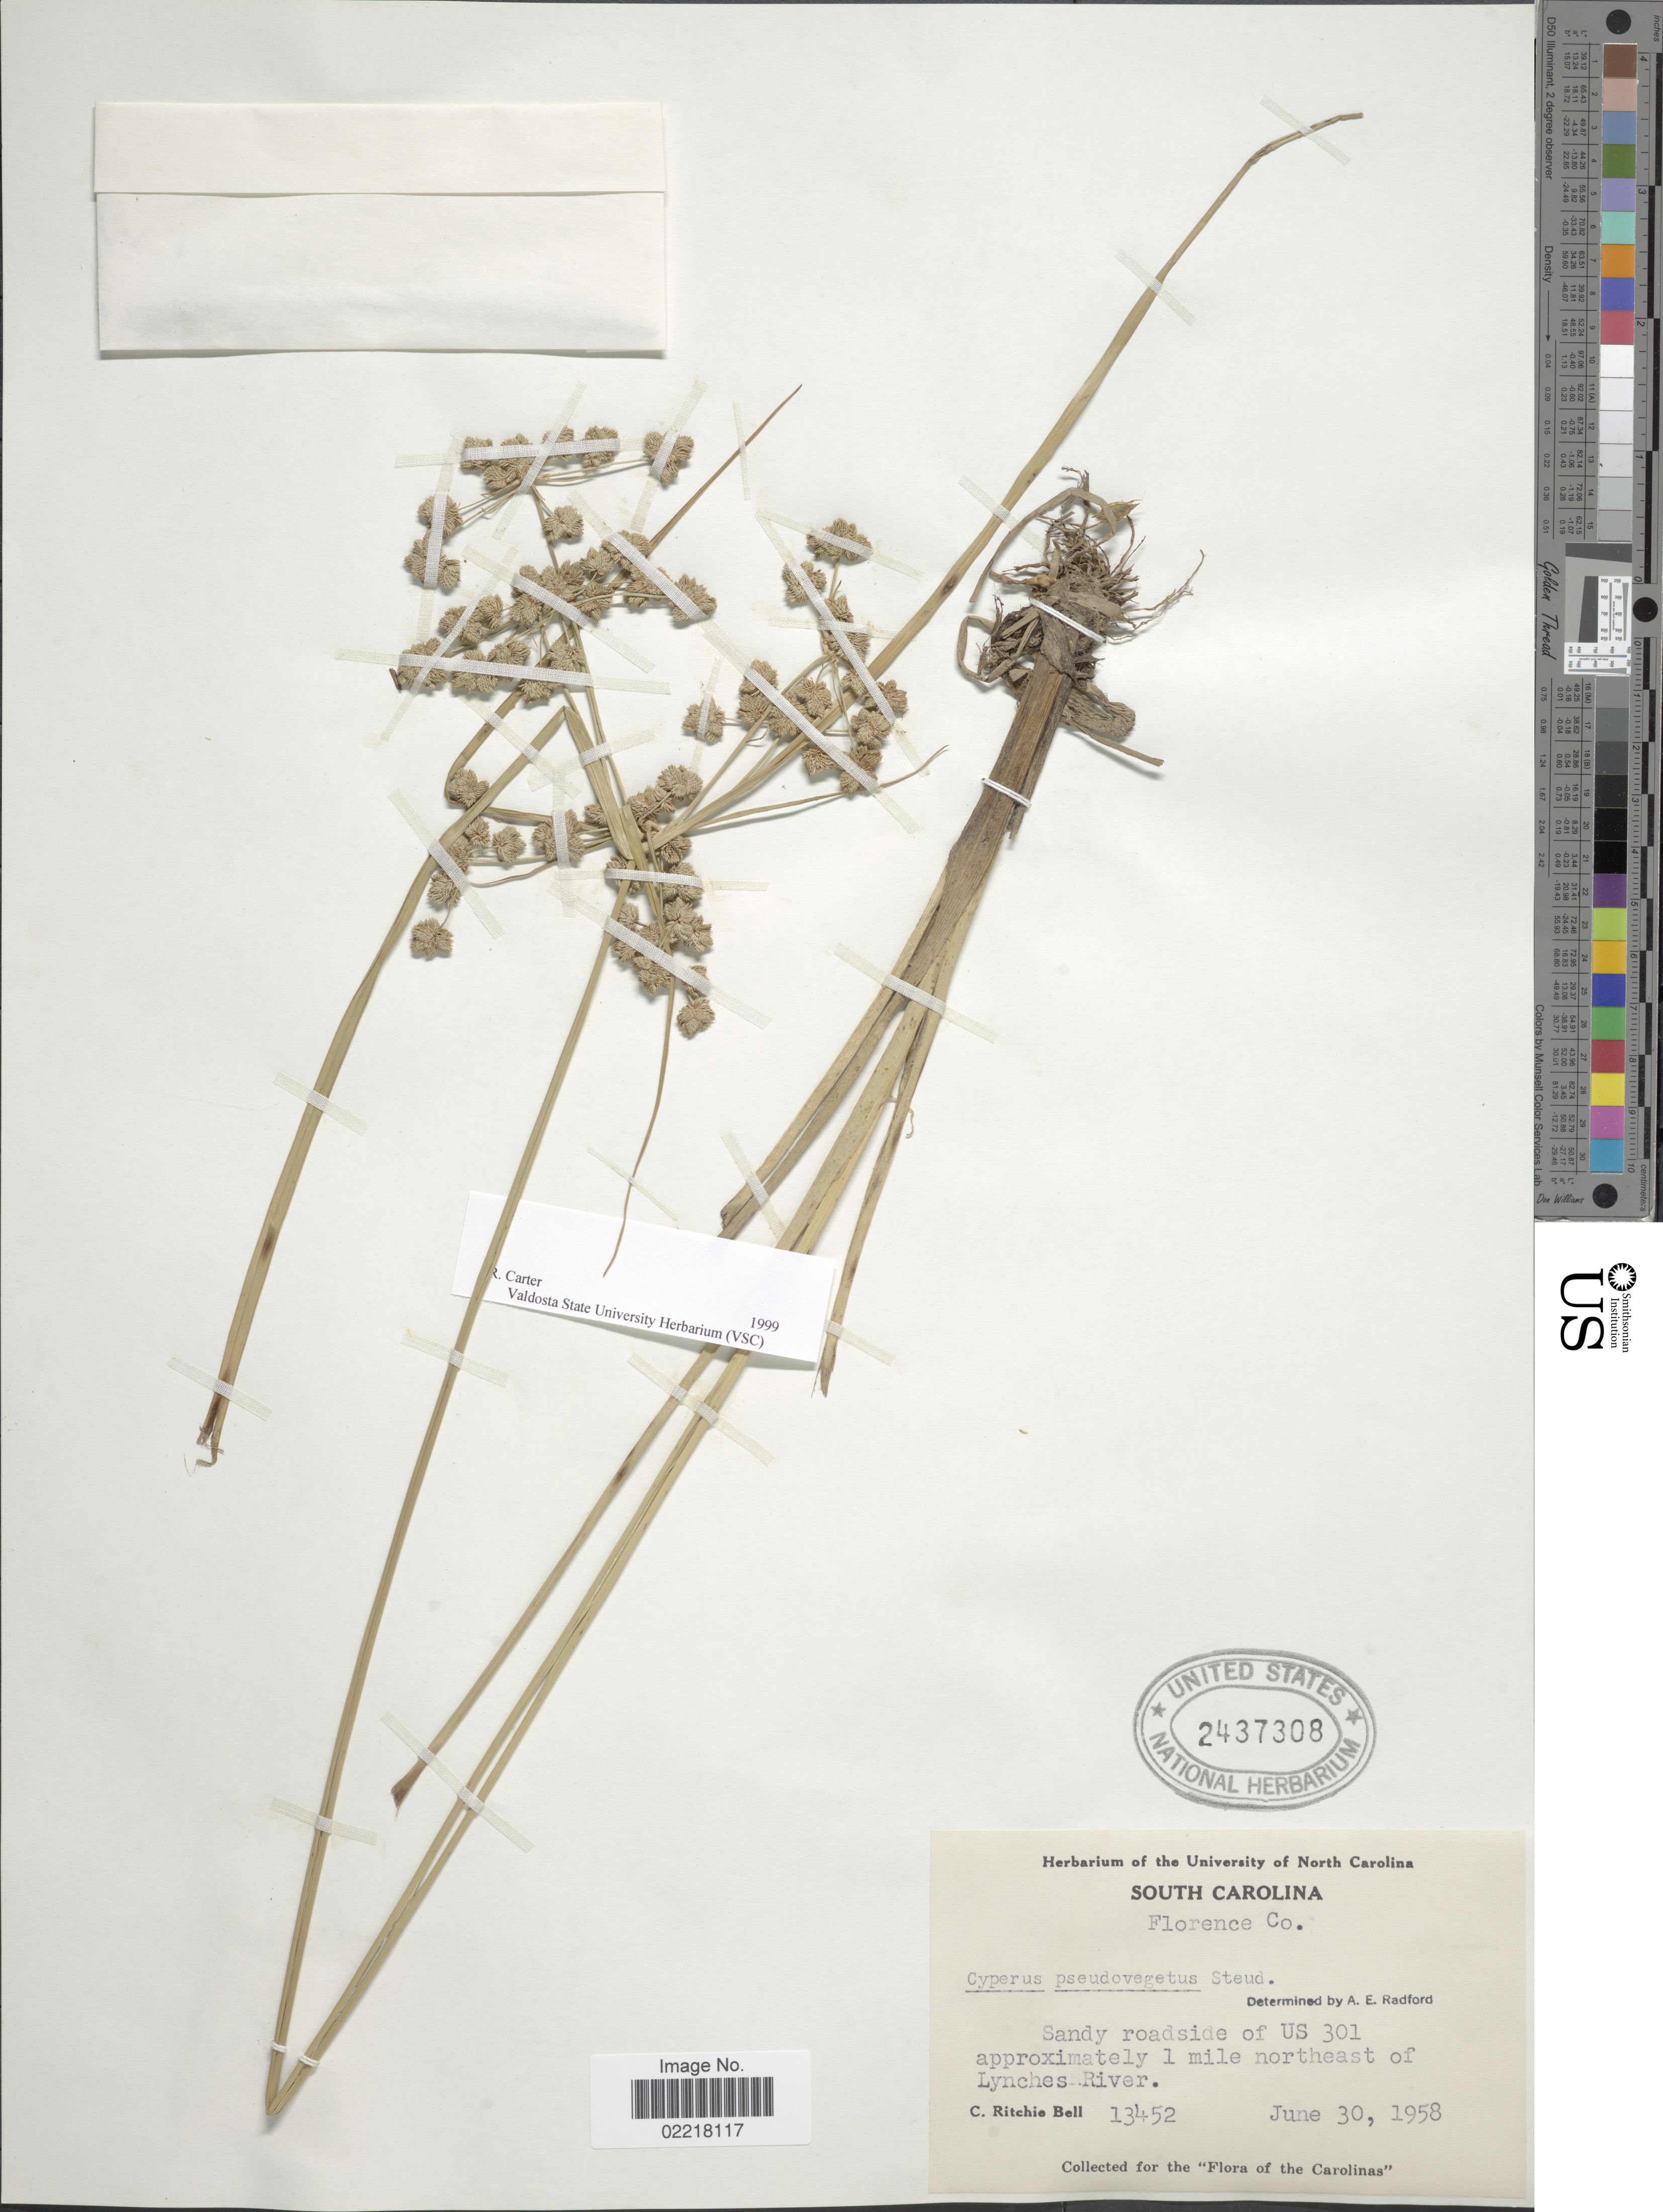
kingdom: Plantae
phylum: Tracheophyta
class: Liliopsida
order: Poales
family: Cyperaceae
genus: Cyperus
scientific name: Cyperus pseudovegetus Steud.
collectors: C. R. Bell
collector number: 13452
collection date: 1958-06-30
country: United States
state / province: South Carolina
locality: Florence Co. Sandy roadside of US 301, approximately 1 mile northeast of Lynches River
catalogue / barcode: US 2437308